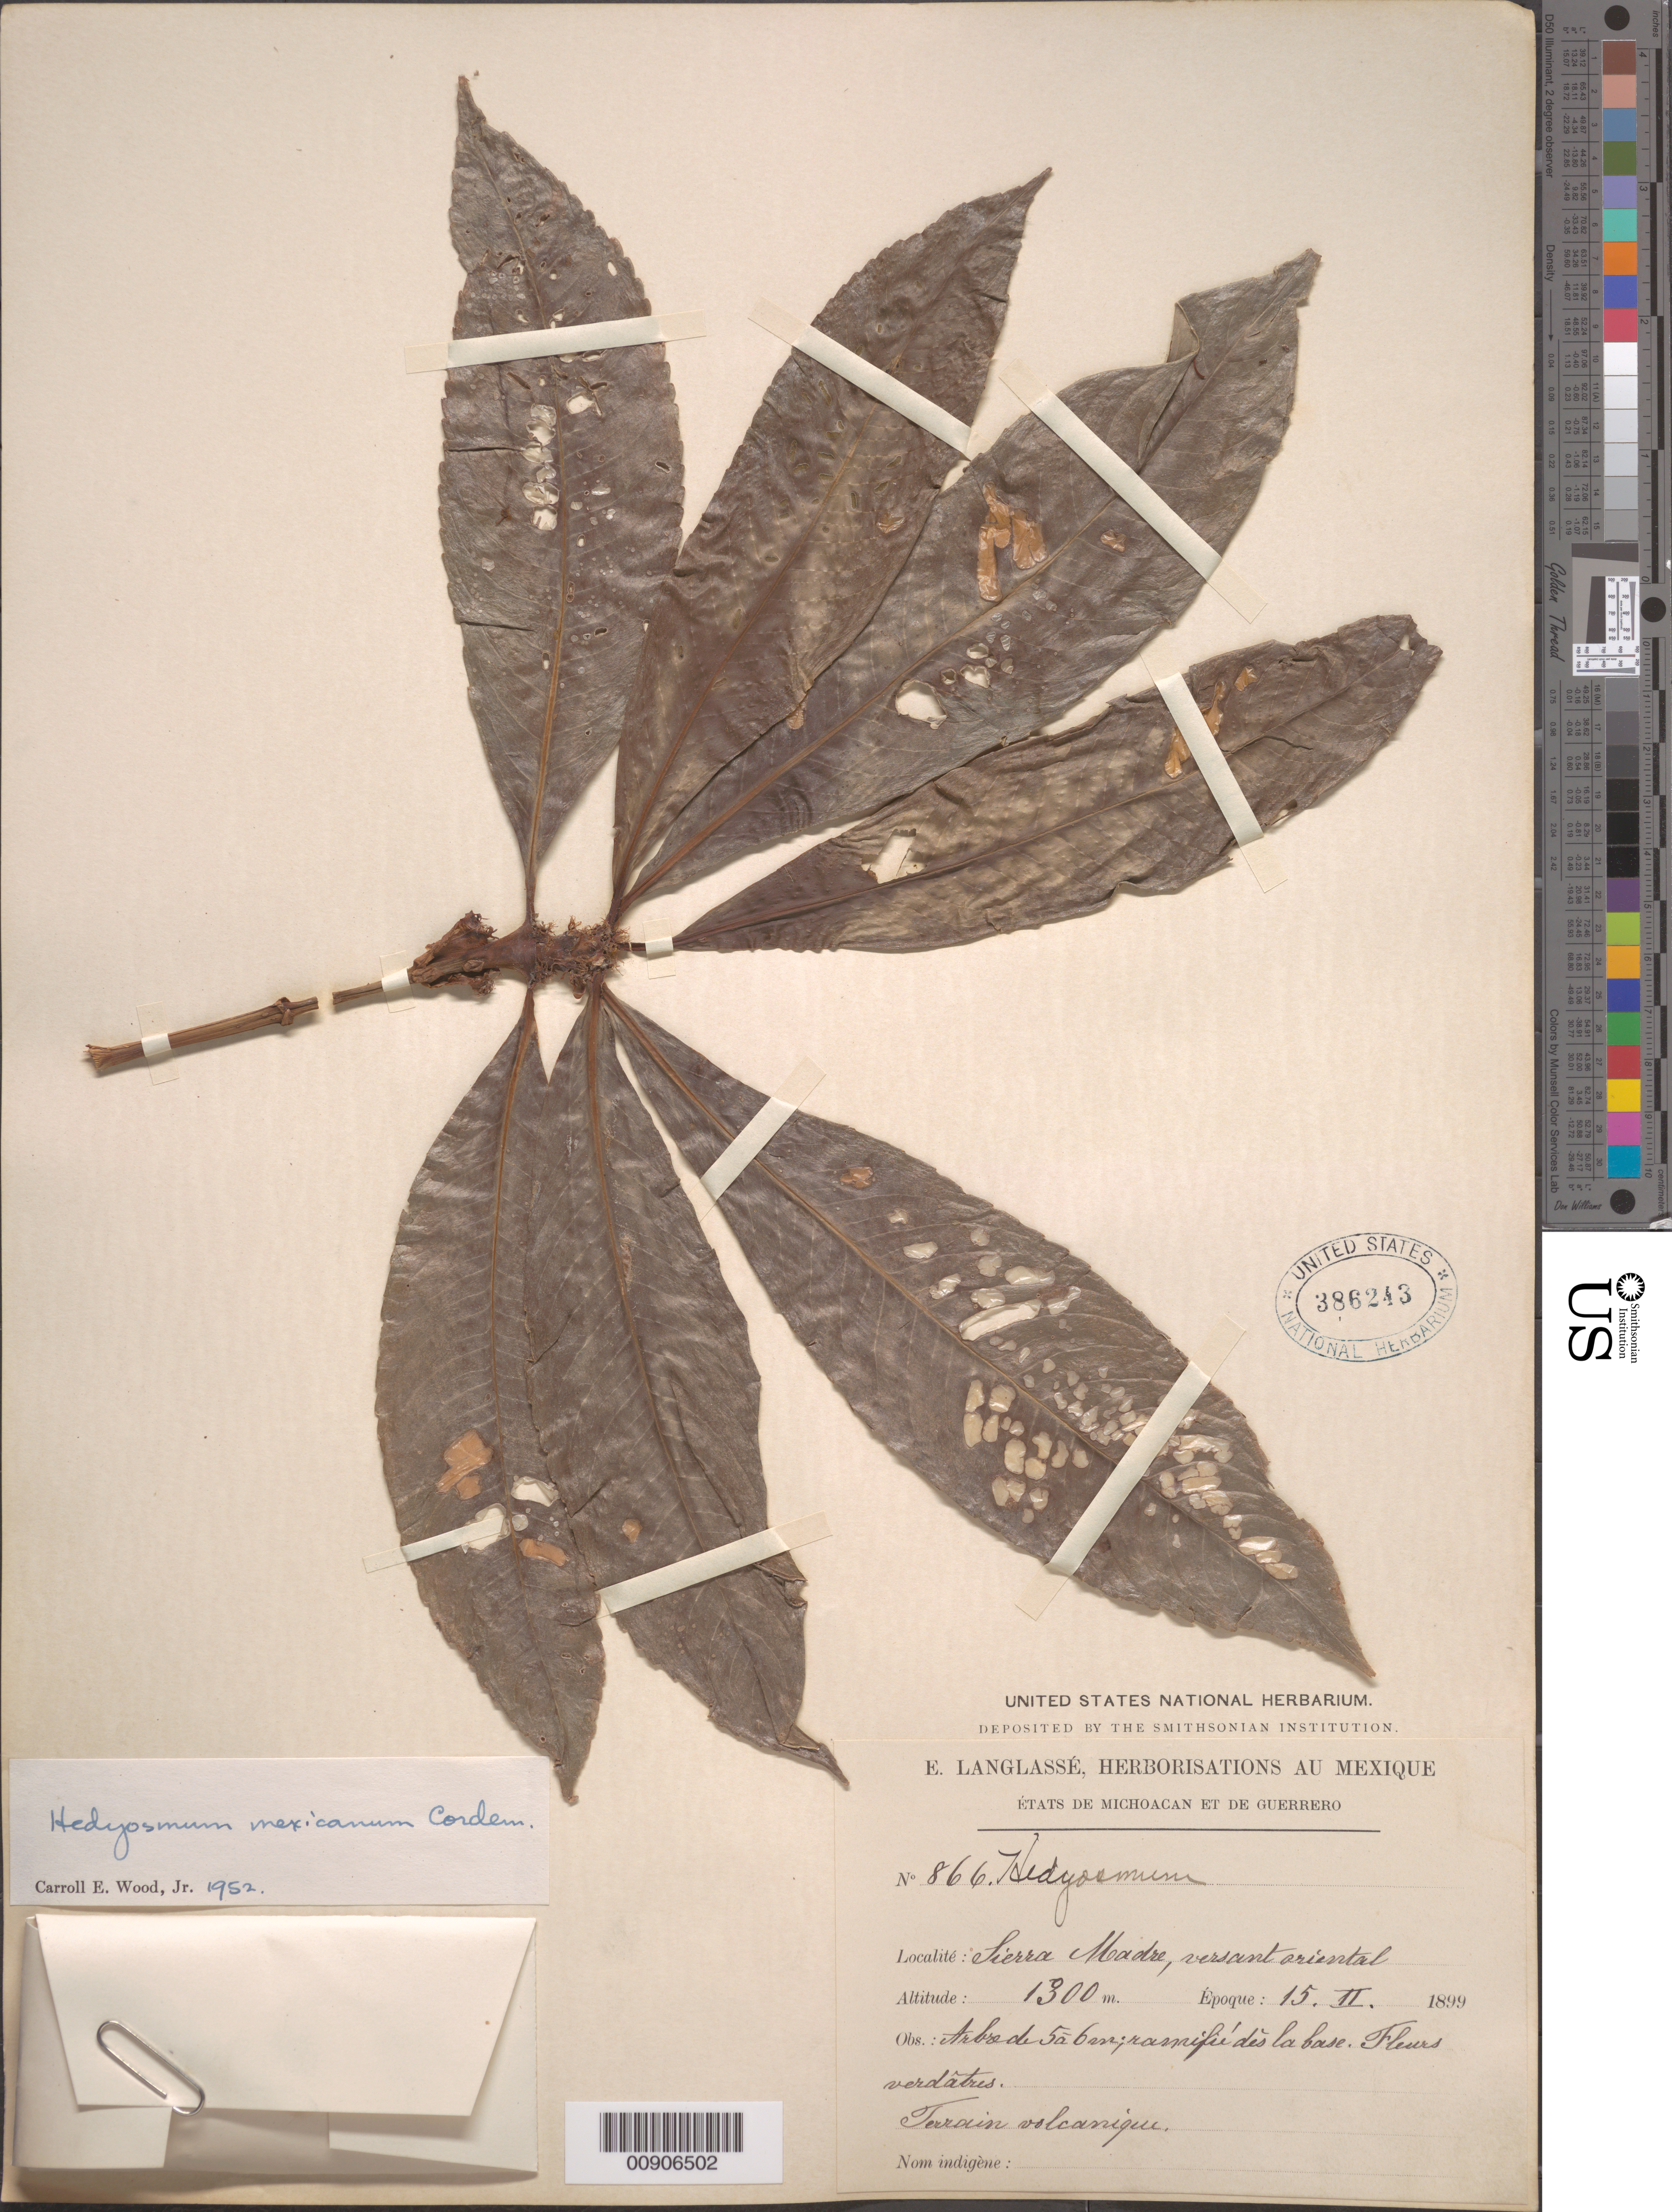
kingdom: Plantae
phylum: Tracheophyta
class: Magnoliopsida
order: Chloranthales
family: Chloranthaceae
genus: Hedyosmum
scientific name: Hedyosmum mexicanum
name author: C. Cordem.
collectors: E. Langlassé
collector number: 866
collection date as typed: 15 Feb 1899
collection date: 1899-02-15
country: Mexico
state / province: Guerrero / Michoacán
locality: Sierra Madre, versant oriental. États de Michoacán et de Guerrero.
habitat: Terrain volcanique.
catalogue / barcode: US 386243